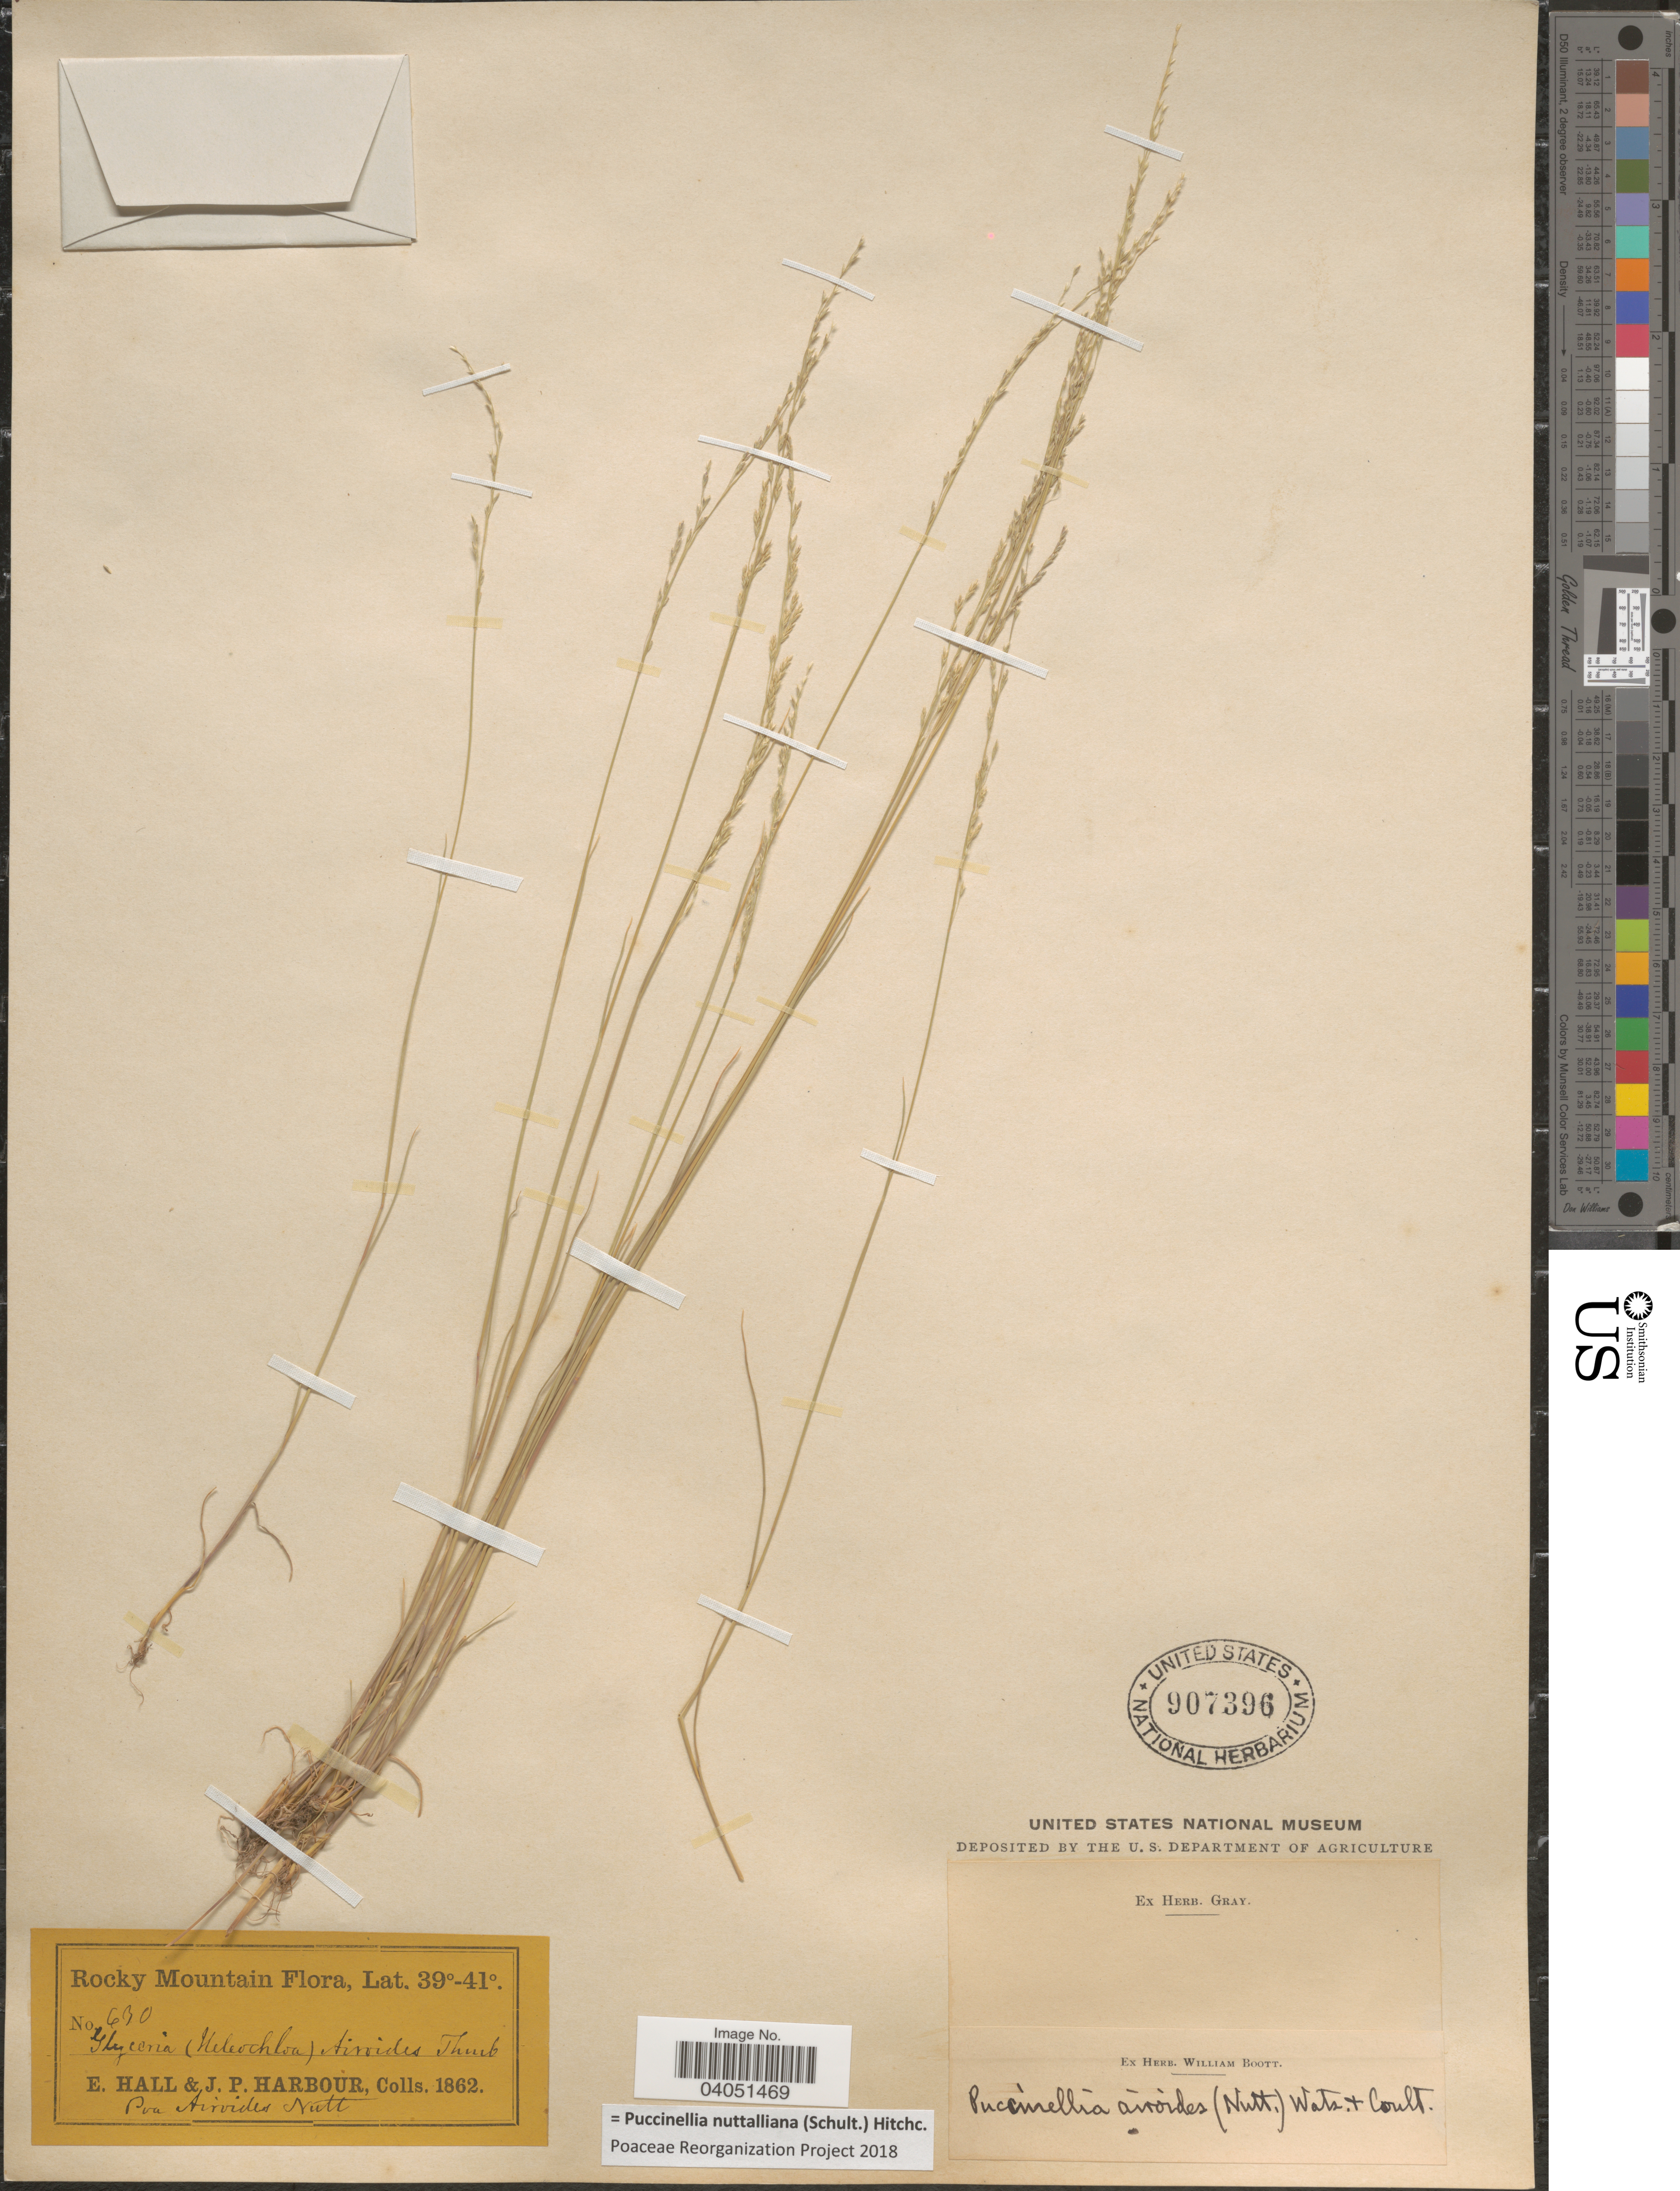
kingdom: Plantae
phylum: Tracheophyta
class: Liliopsida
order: Poales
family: Poaceae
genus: Puccinellia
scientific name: Puccinellia nuttalliana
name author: (Schult.) Hitchc.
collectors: E. Hall & J. Harbour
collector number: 630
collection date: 1862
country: United States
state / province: Colorado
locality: Rocky Mountain.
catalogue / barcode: US 907396